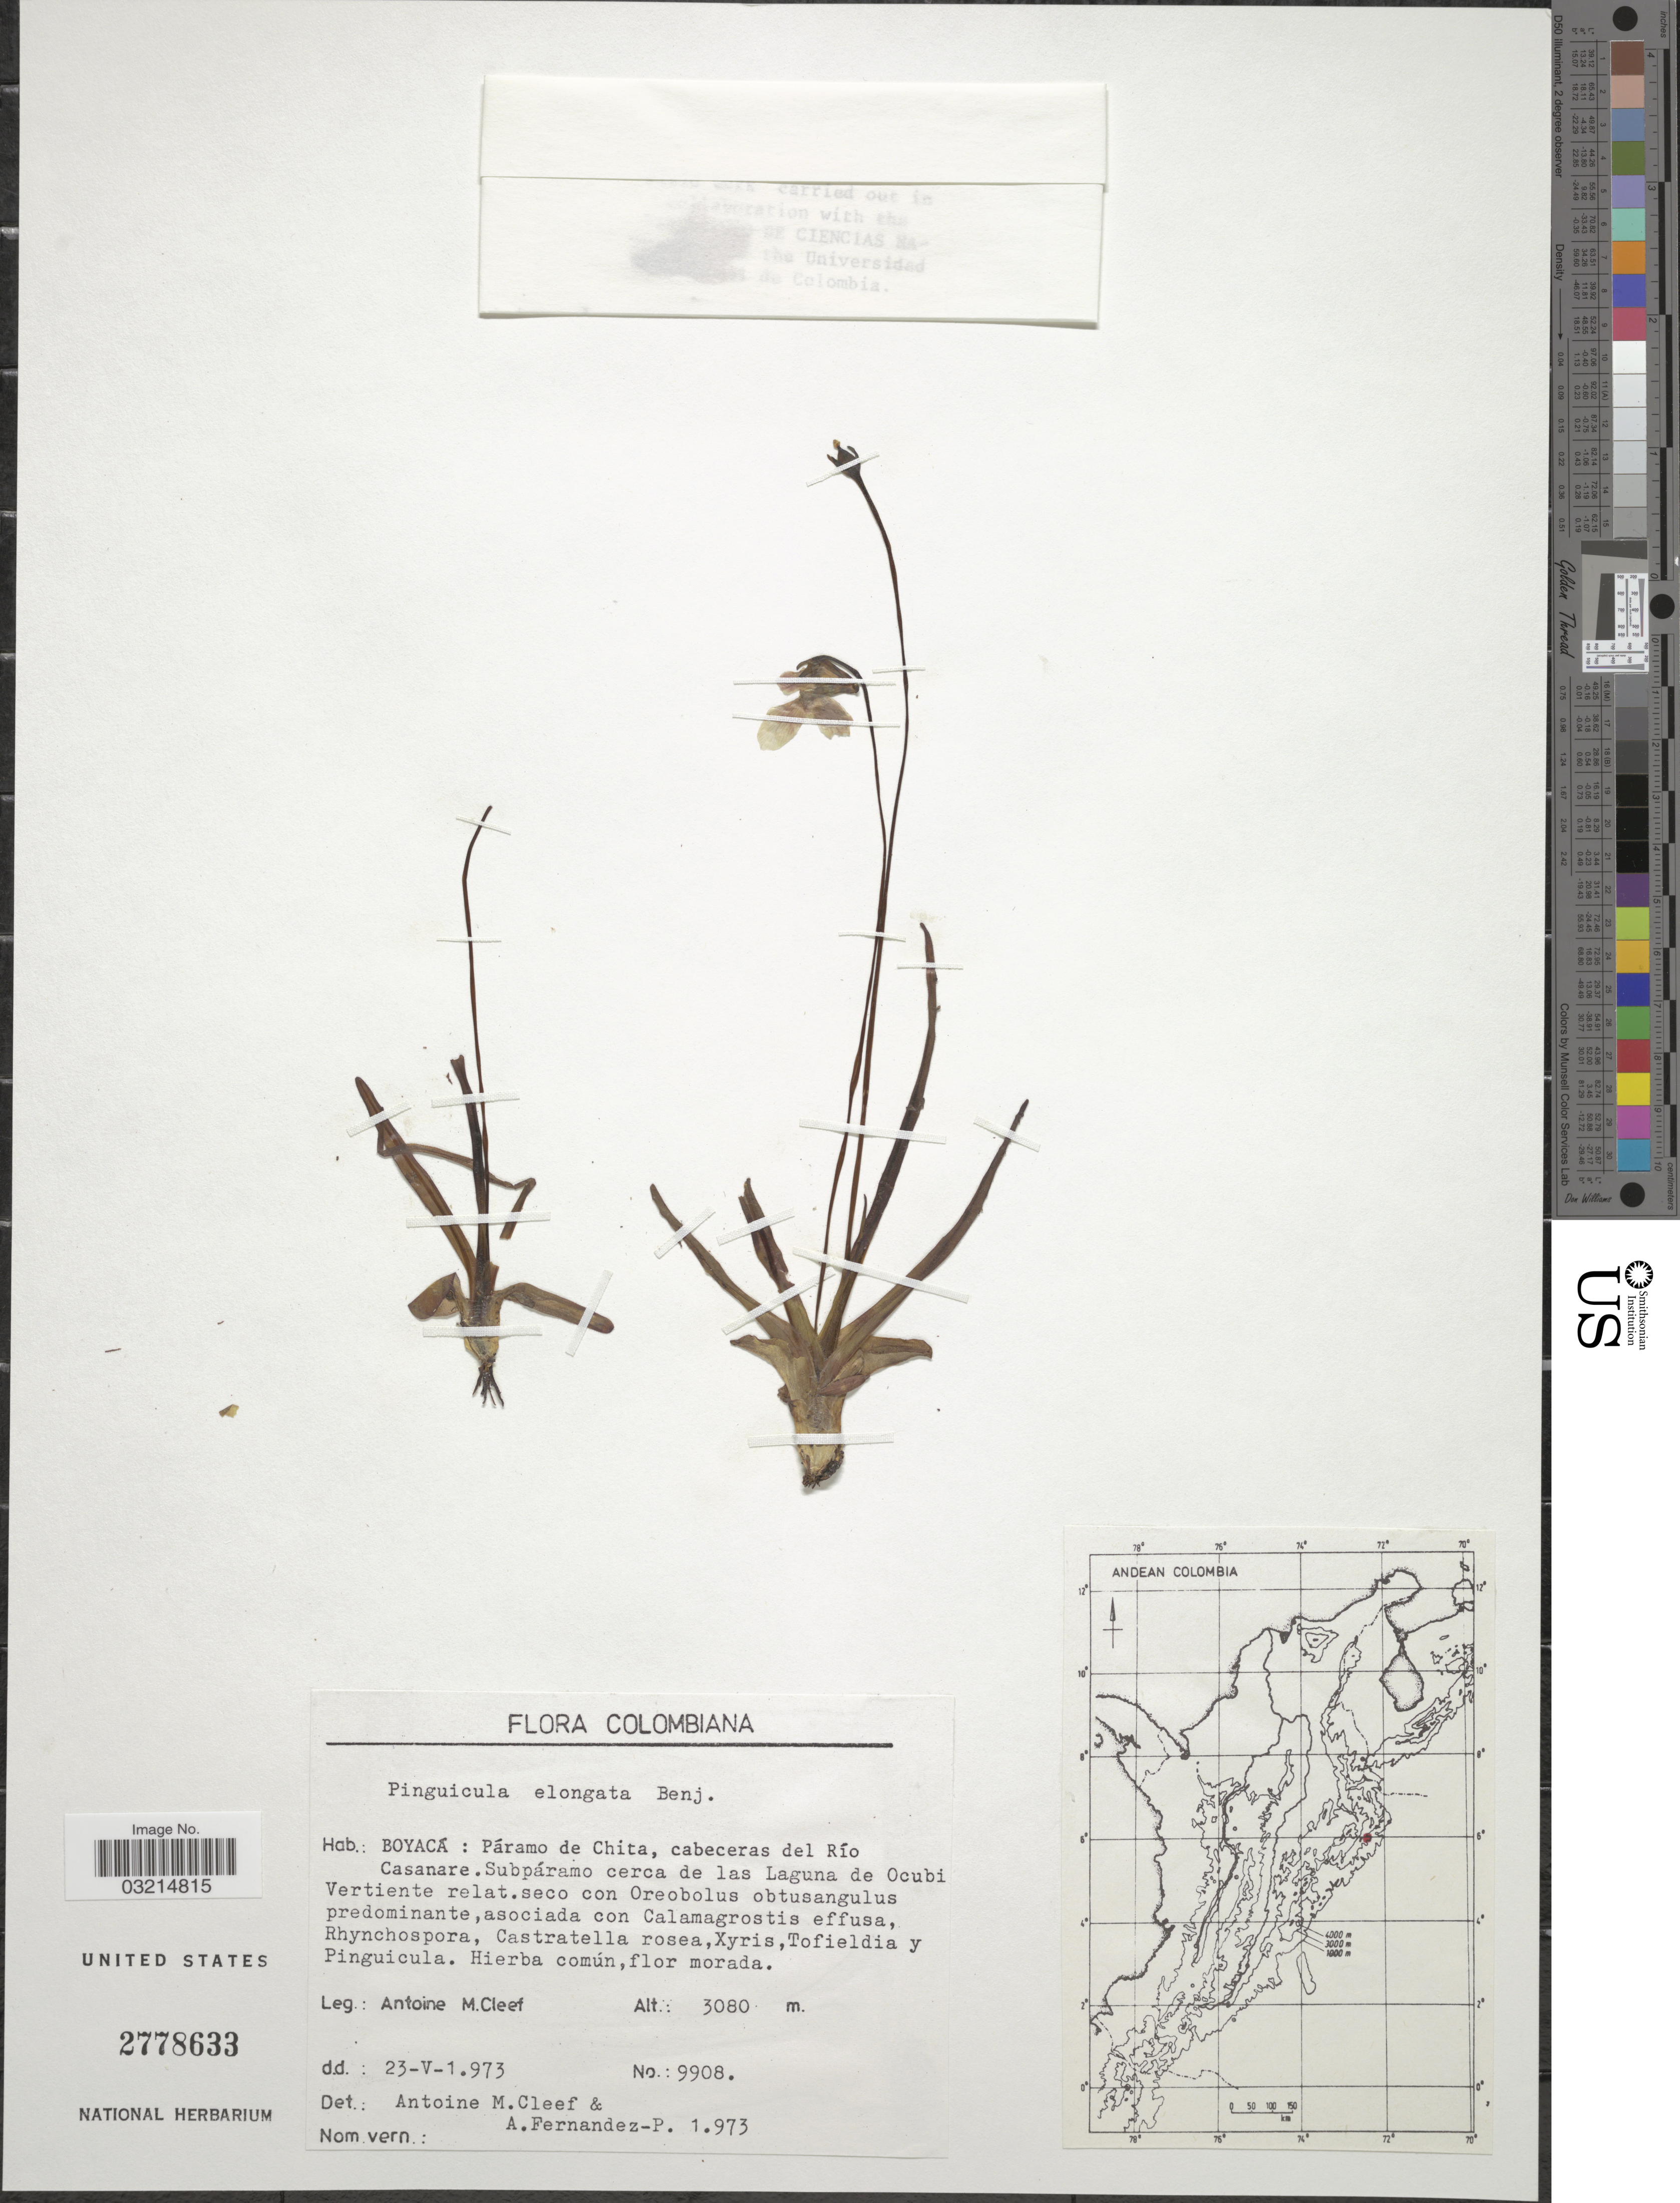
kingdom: Plantae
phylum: Tracheophyta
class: Magnoliopsida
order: Lamiales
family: Lentibulariaceae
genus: Pinguicula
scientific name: Pinguicula elongata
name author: Benj.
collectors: A. M. Cleef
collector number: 9908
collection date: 1973-05-23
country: Colombia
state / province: Boyacá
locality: Páramo de Chita, cabeceras del Río Casanare. Subpáramo cerca de las Laguna de Ocubi.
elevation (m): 3080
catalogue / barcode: US 2778633